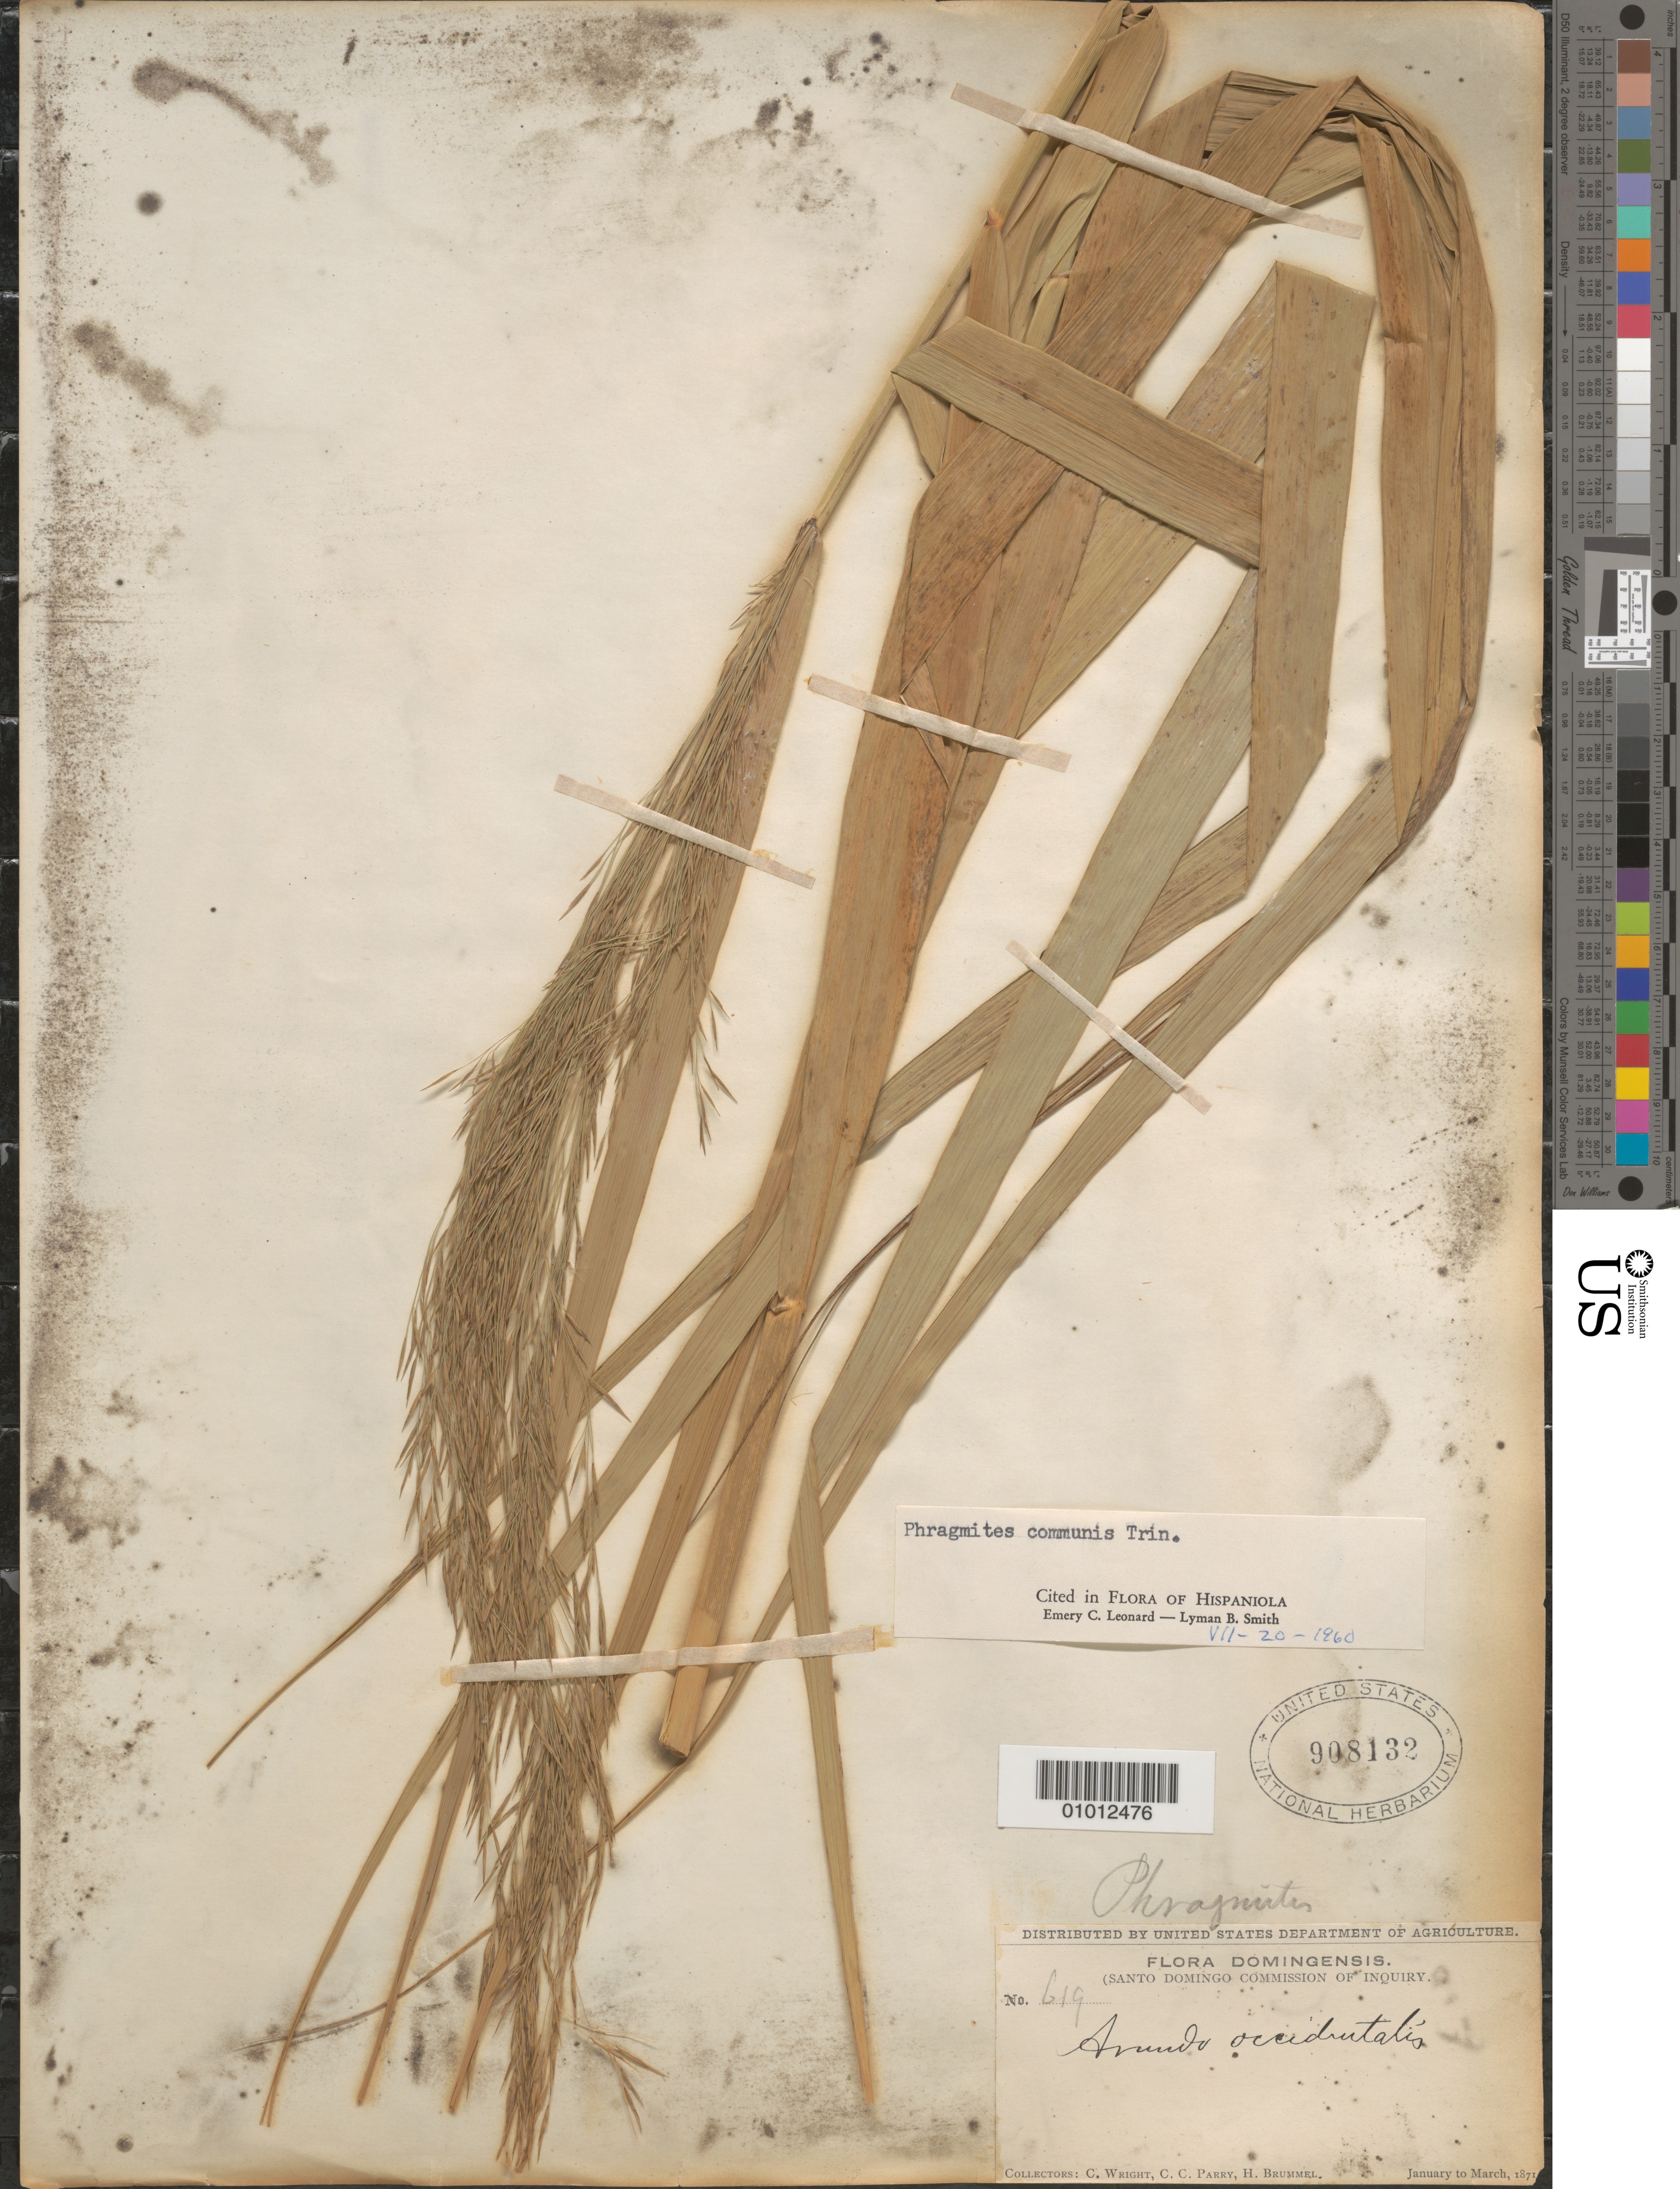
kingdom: Plantae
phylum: Tracheophyta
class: Liliopsida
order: Poales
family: Poaceae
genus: Phragmites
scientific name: Phragmites australis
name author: (Cav.) Trin. ex Steud.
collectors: C. Wright, C. C. Parry & H. Brummel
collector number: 619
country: Dominican Republic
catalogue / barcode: US 908132